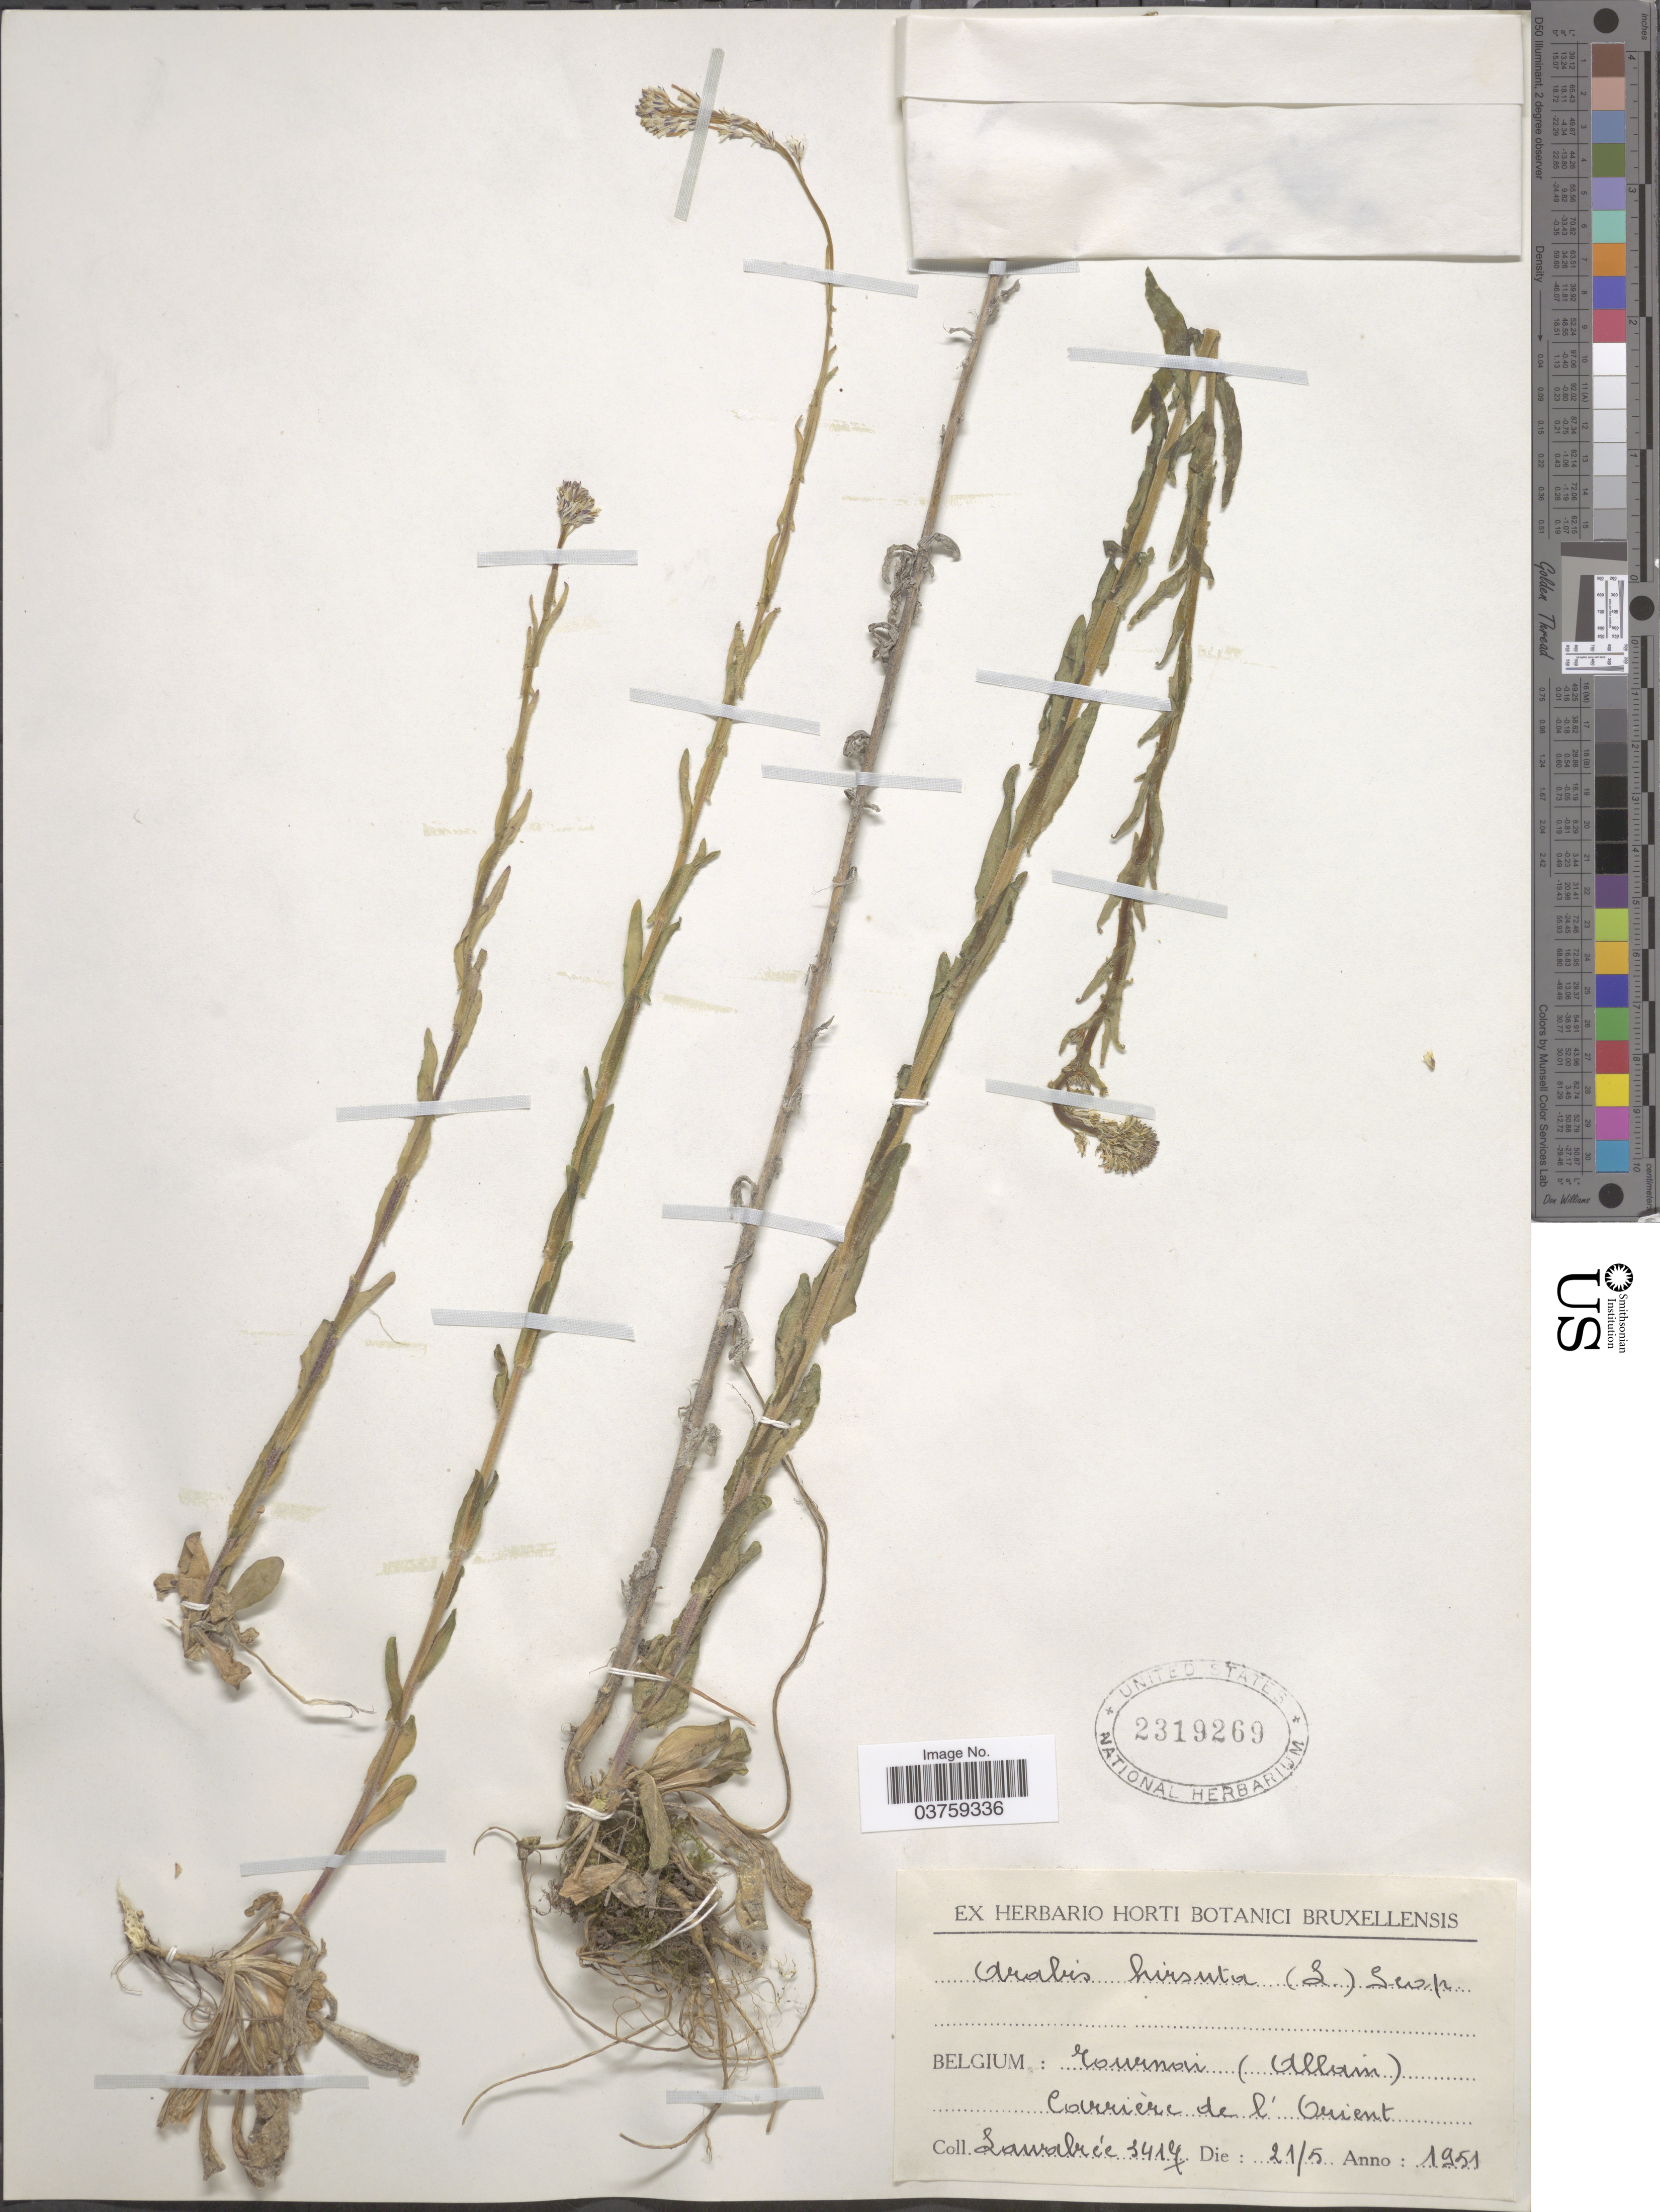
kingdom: Plantae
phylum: Tracheophyta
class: Magnoliopsida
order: Brassicales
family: Brassicaceae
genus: Arabis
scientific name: Arabis hirsuta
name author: (L.) Scop.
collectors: Lawalrée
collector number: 3417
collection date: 1951-05-21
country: Belgium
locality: Tournai (Allain). Carrière de l'Orient.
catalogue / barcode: US 2319269